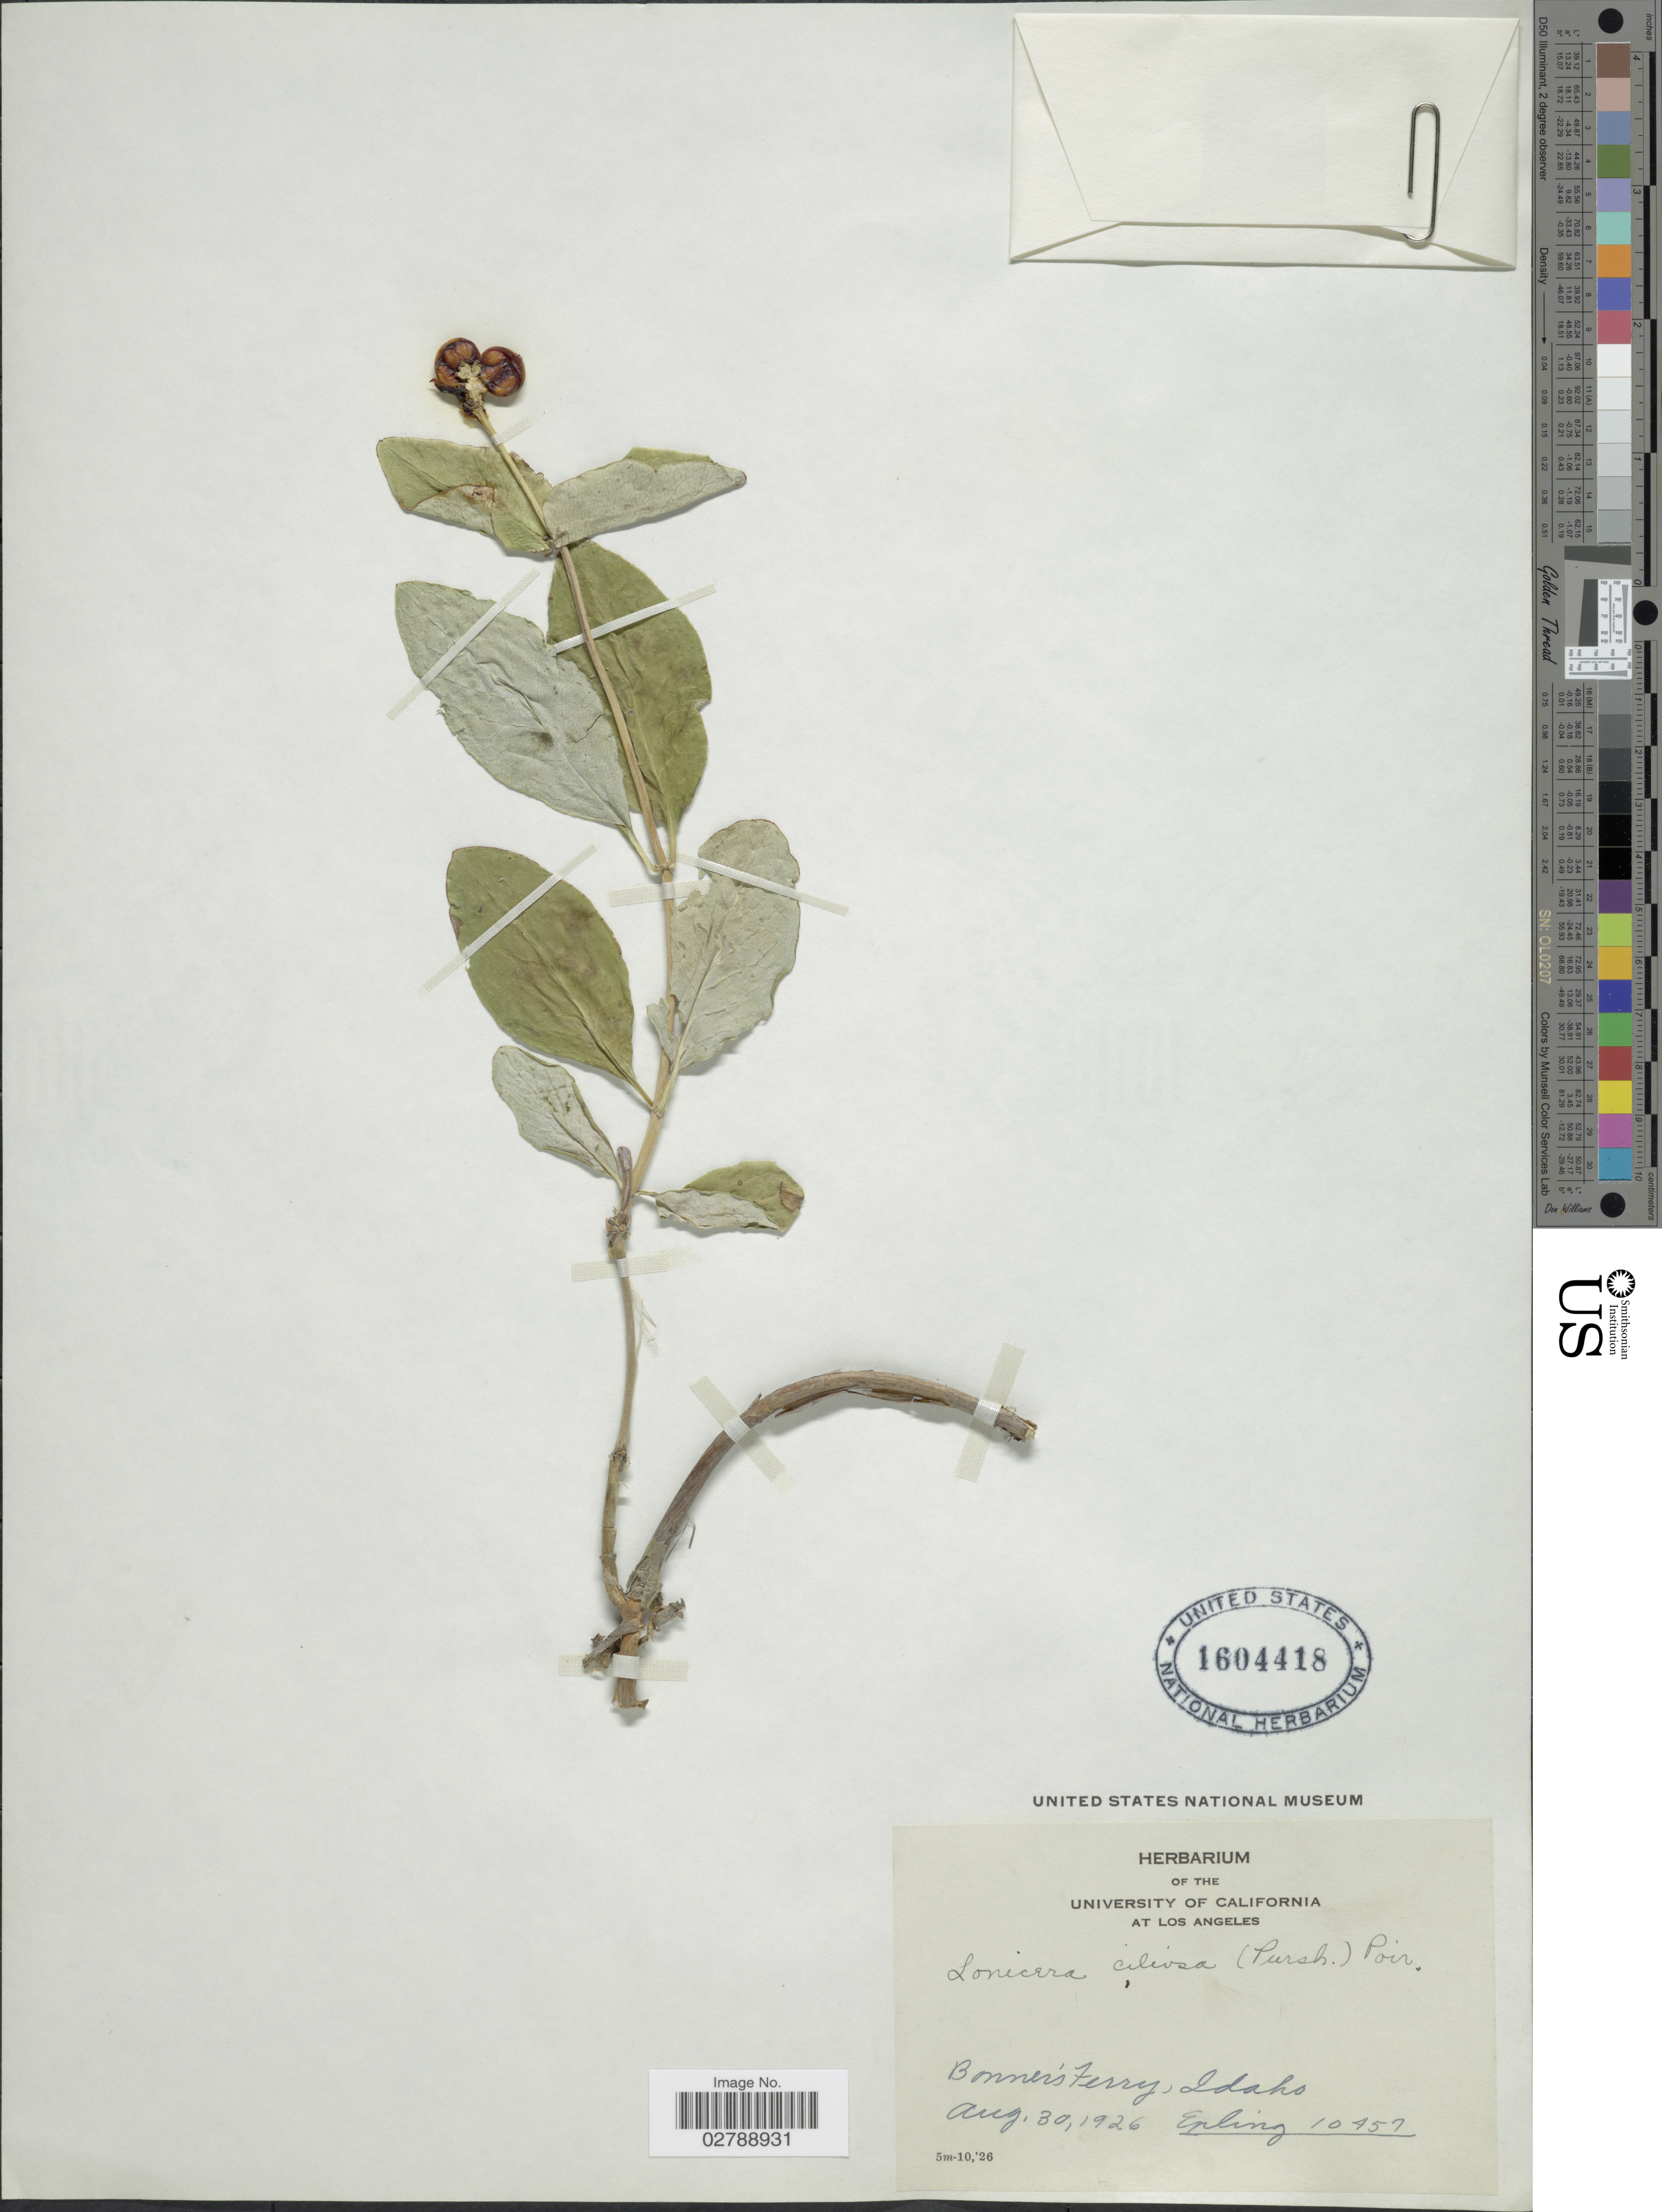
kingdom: Plantae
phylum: Tracheophyta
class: Magnoliopsida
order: Dipsacales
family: Caprifoliaceae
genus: Lonicera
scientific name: Lonicera ciliosa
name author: Poir.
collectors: -- Epling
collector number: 10457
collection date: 1926-08-30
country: United States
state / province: Idaho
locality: Bonner's Ferry.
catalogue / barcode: US 1604418